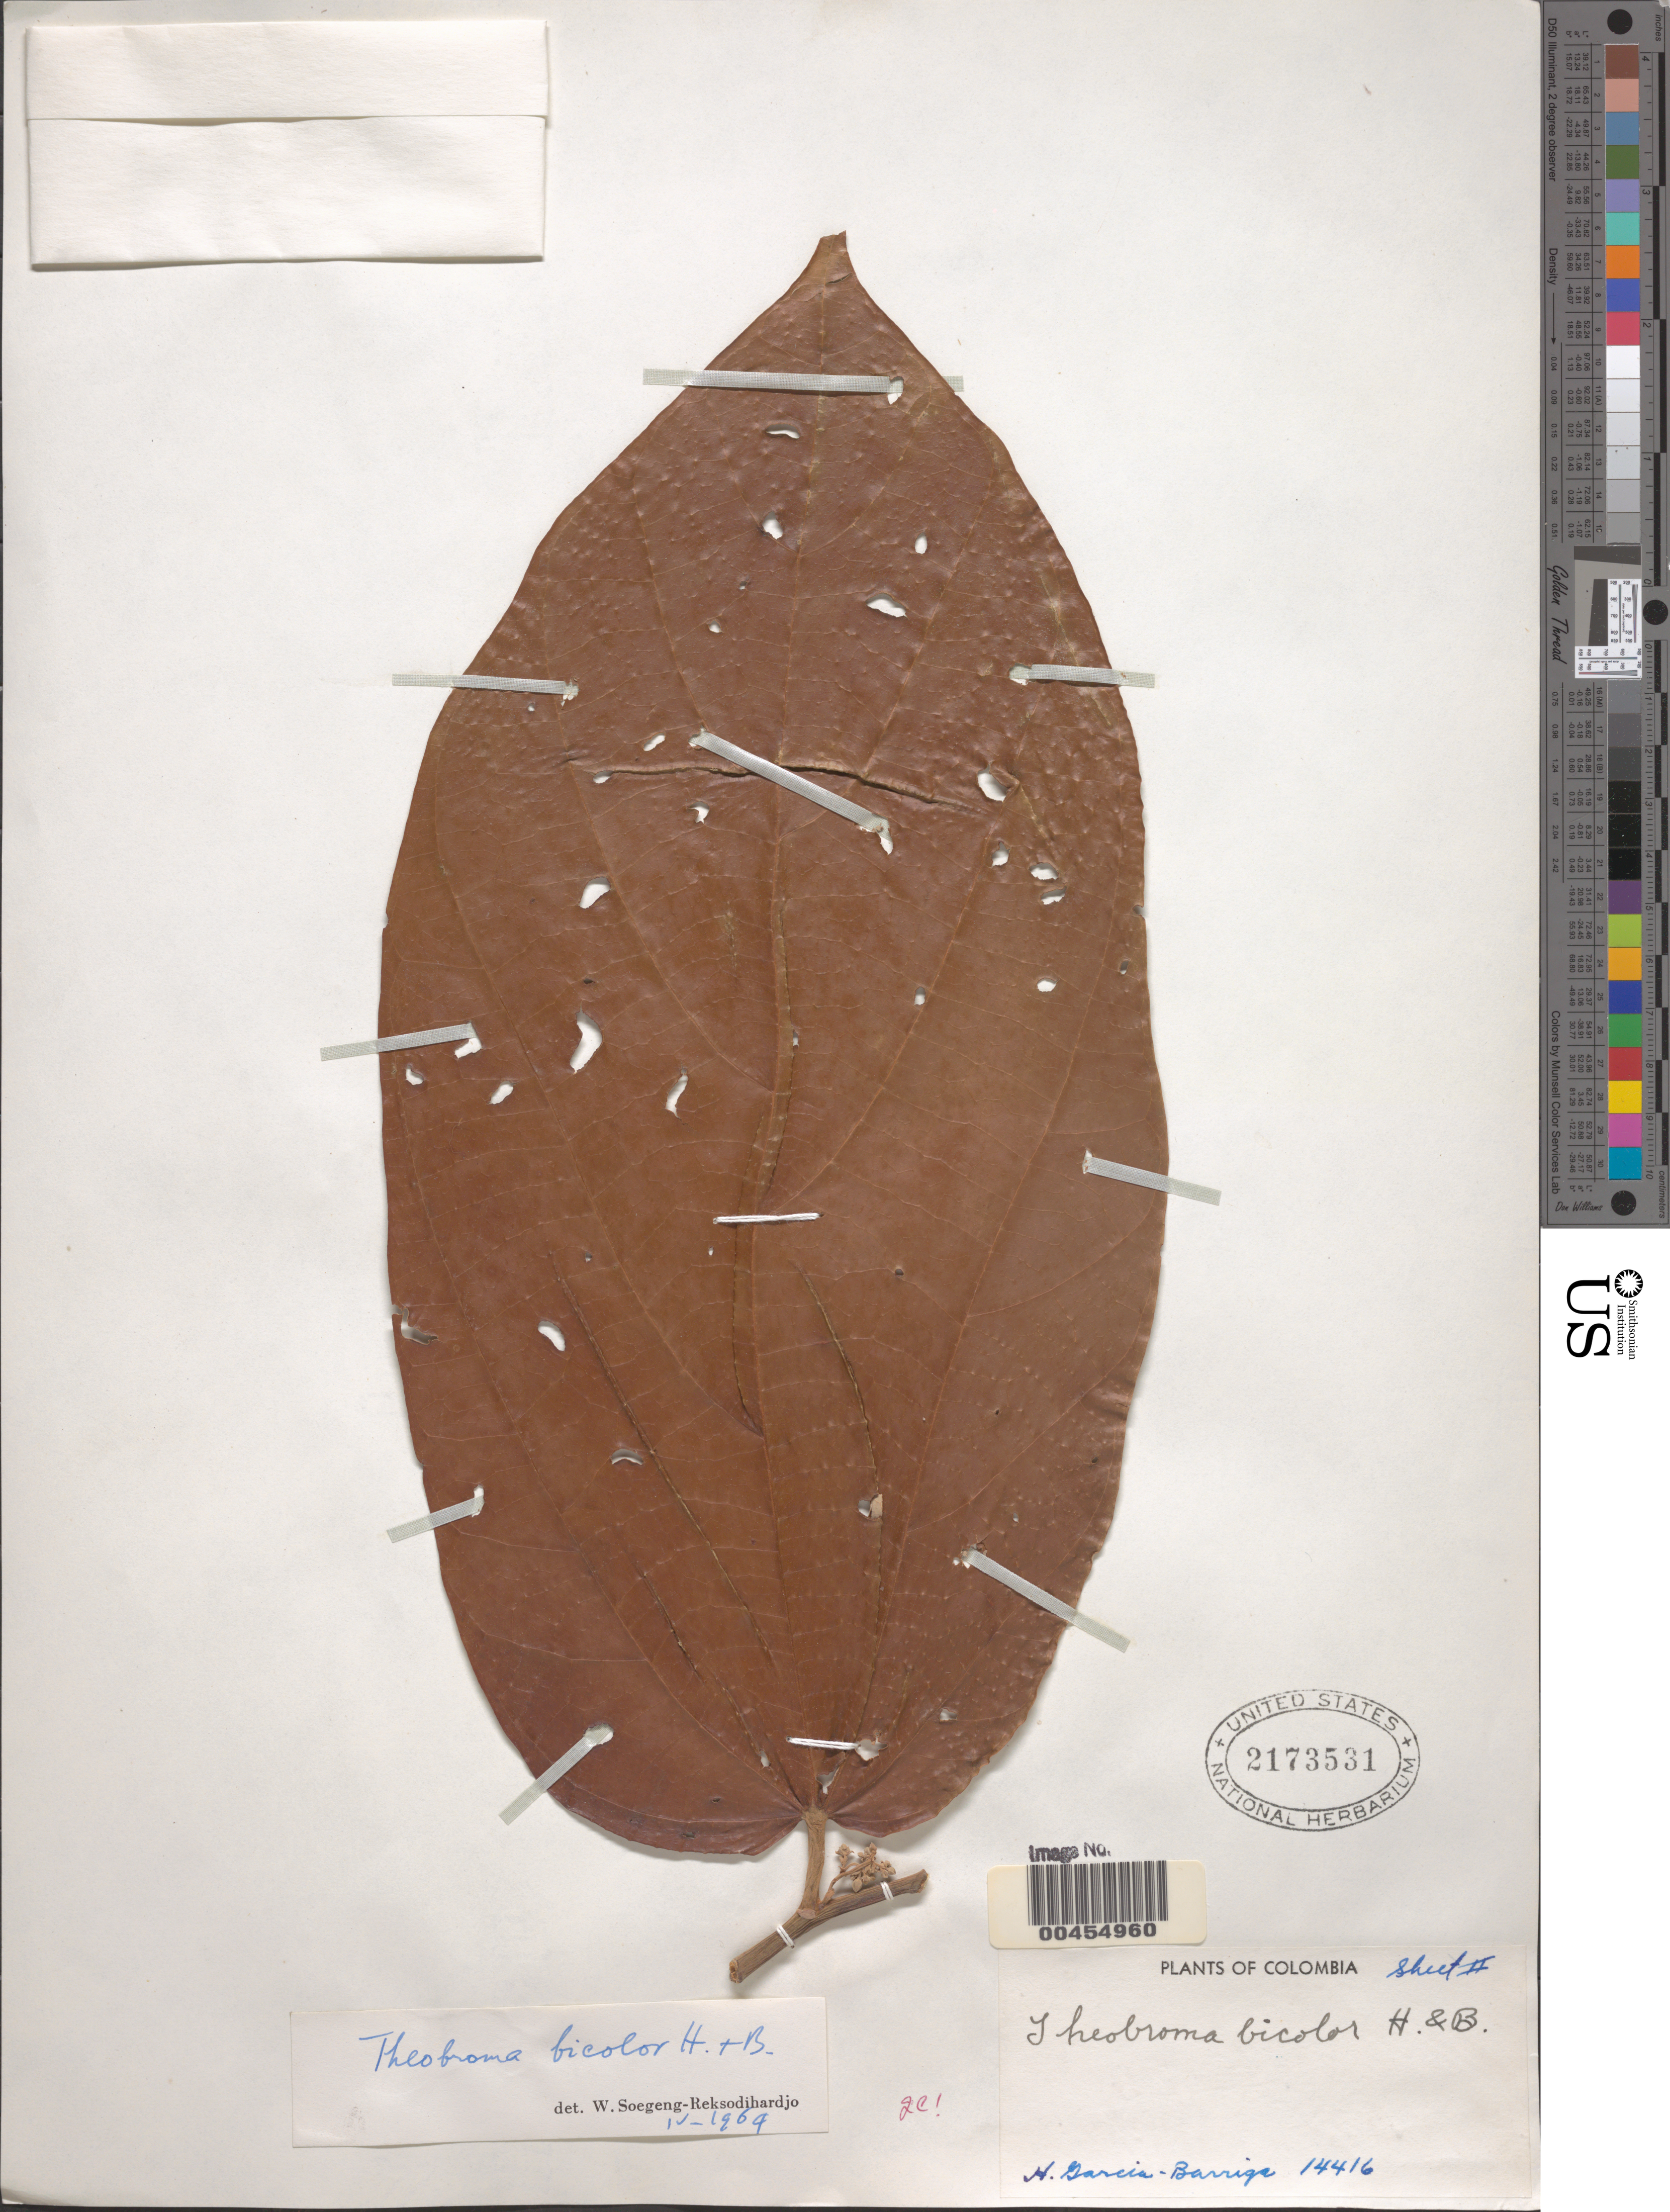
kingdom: Plantae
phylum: Tracheophyta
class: Magnoliopsida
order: Malvales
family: Malvaceae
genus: Theobroma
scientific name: Theobroma bicolor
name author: Bonpl.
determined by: Dorr, L. J., (BOT), Smithsonian Institution - National Museum of Natural History (UNITED STATES)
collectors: H. García Barriga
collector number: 14416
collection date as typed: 03 Sep 1952 to 11 Sep 1952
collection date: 1952-09-03/1952-09-11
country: Colombia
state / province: Amazônas / Vaupés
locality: Río Apaporis, Jinogojé; entre los Ríos Piraparaná y Popeyaká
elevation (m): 250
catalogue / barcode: US 2173531